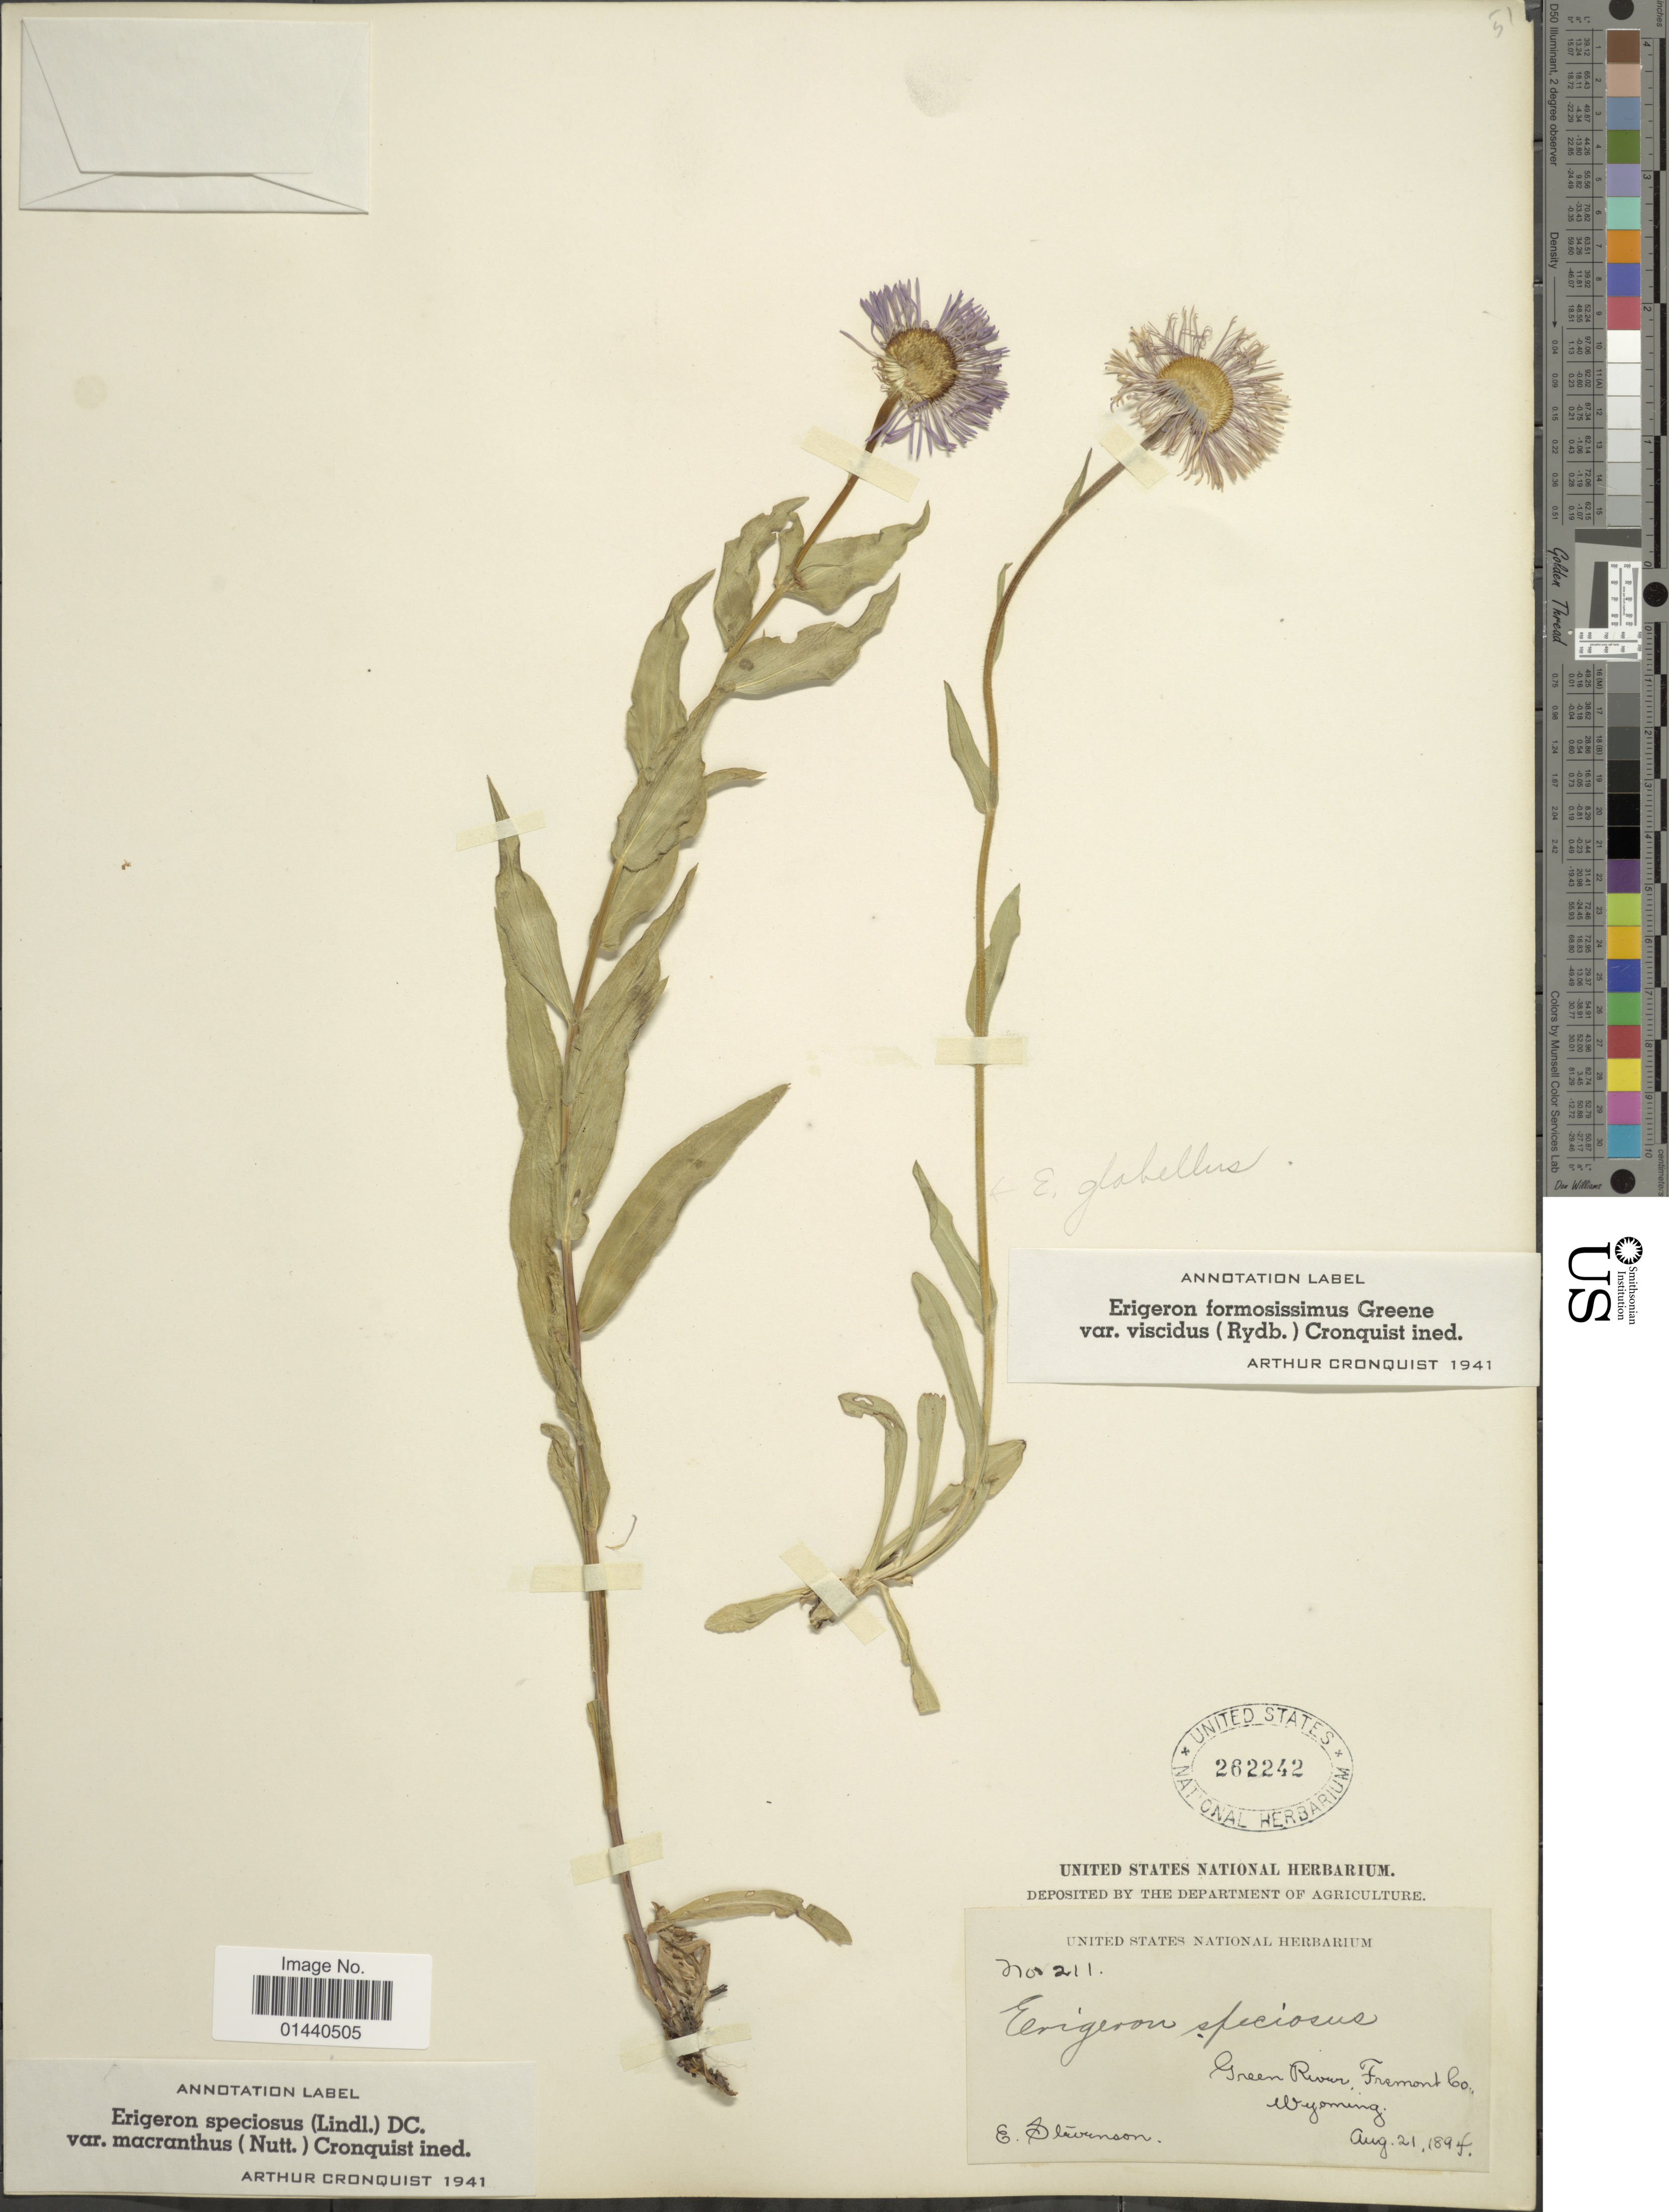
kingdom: Plantae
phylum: Tracheophyta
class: Magnoliopsida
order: Asterales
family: Asteraceae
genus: Erigeron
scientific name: Erigeron speciosus var. macranthus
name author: (Nutt.) Cronq.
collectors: E. Stevenson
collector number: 211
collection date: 1894-08-21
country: United States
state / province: Wyoming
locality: Green River, Fremont Co.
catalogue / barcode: US 262242